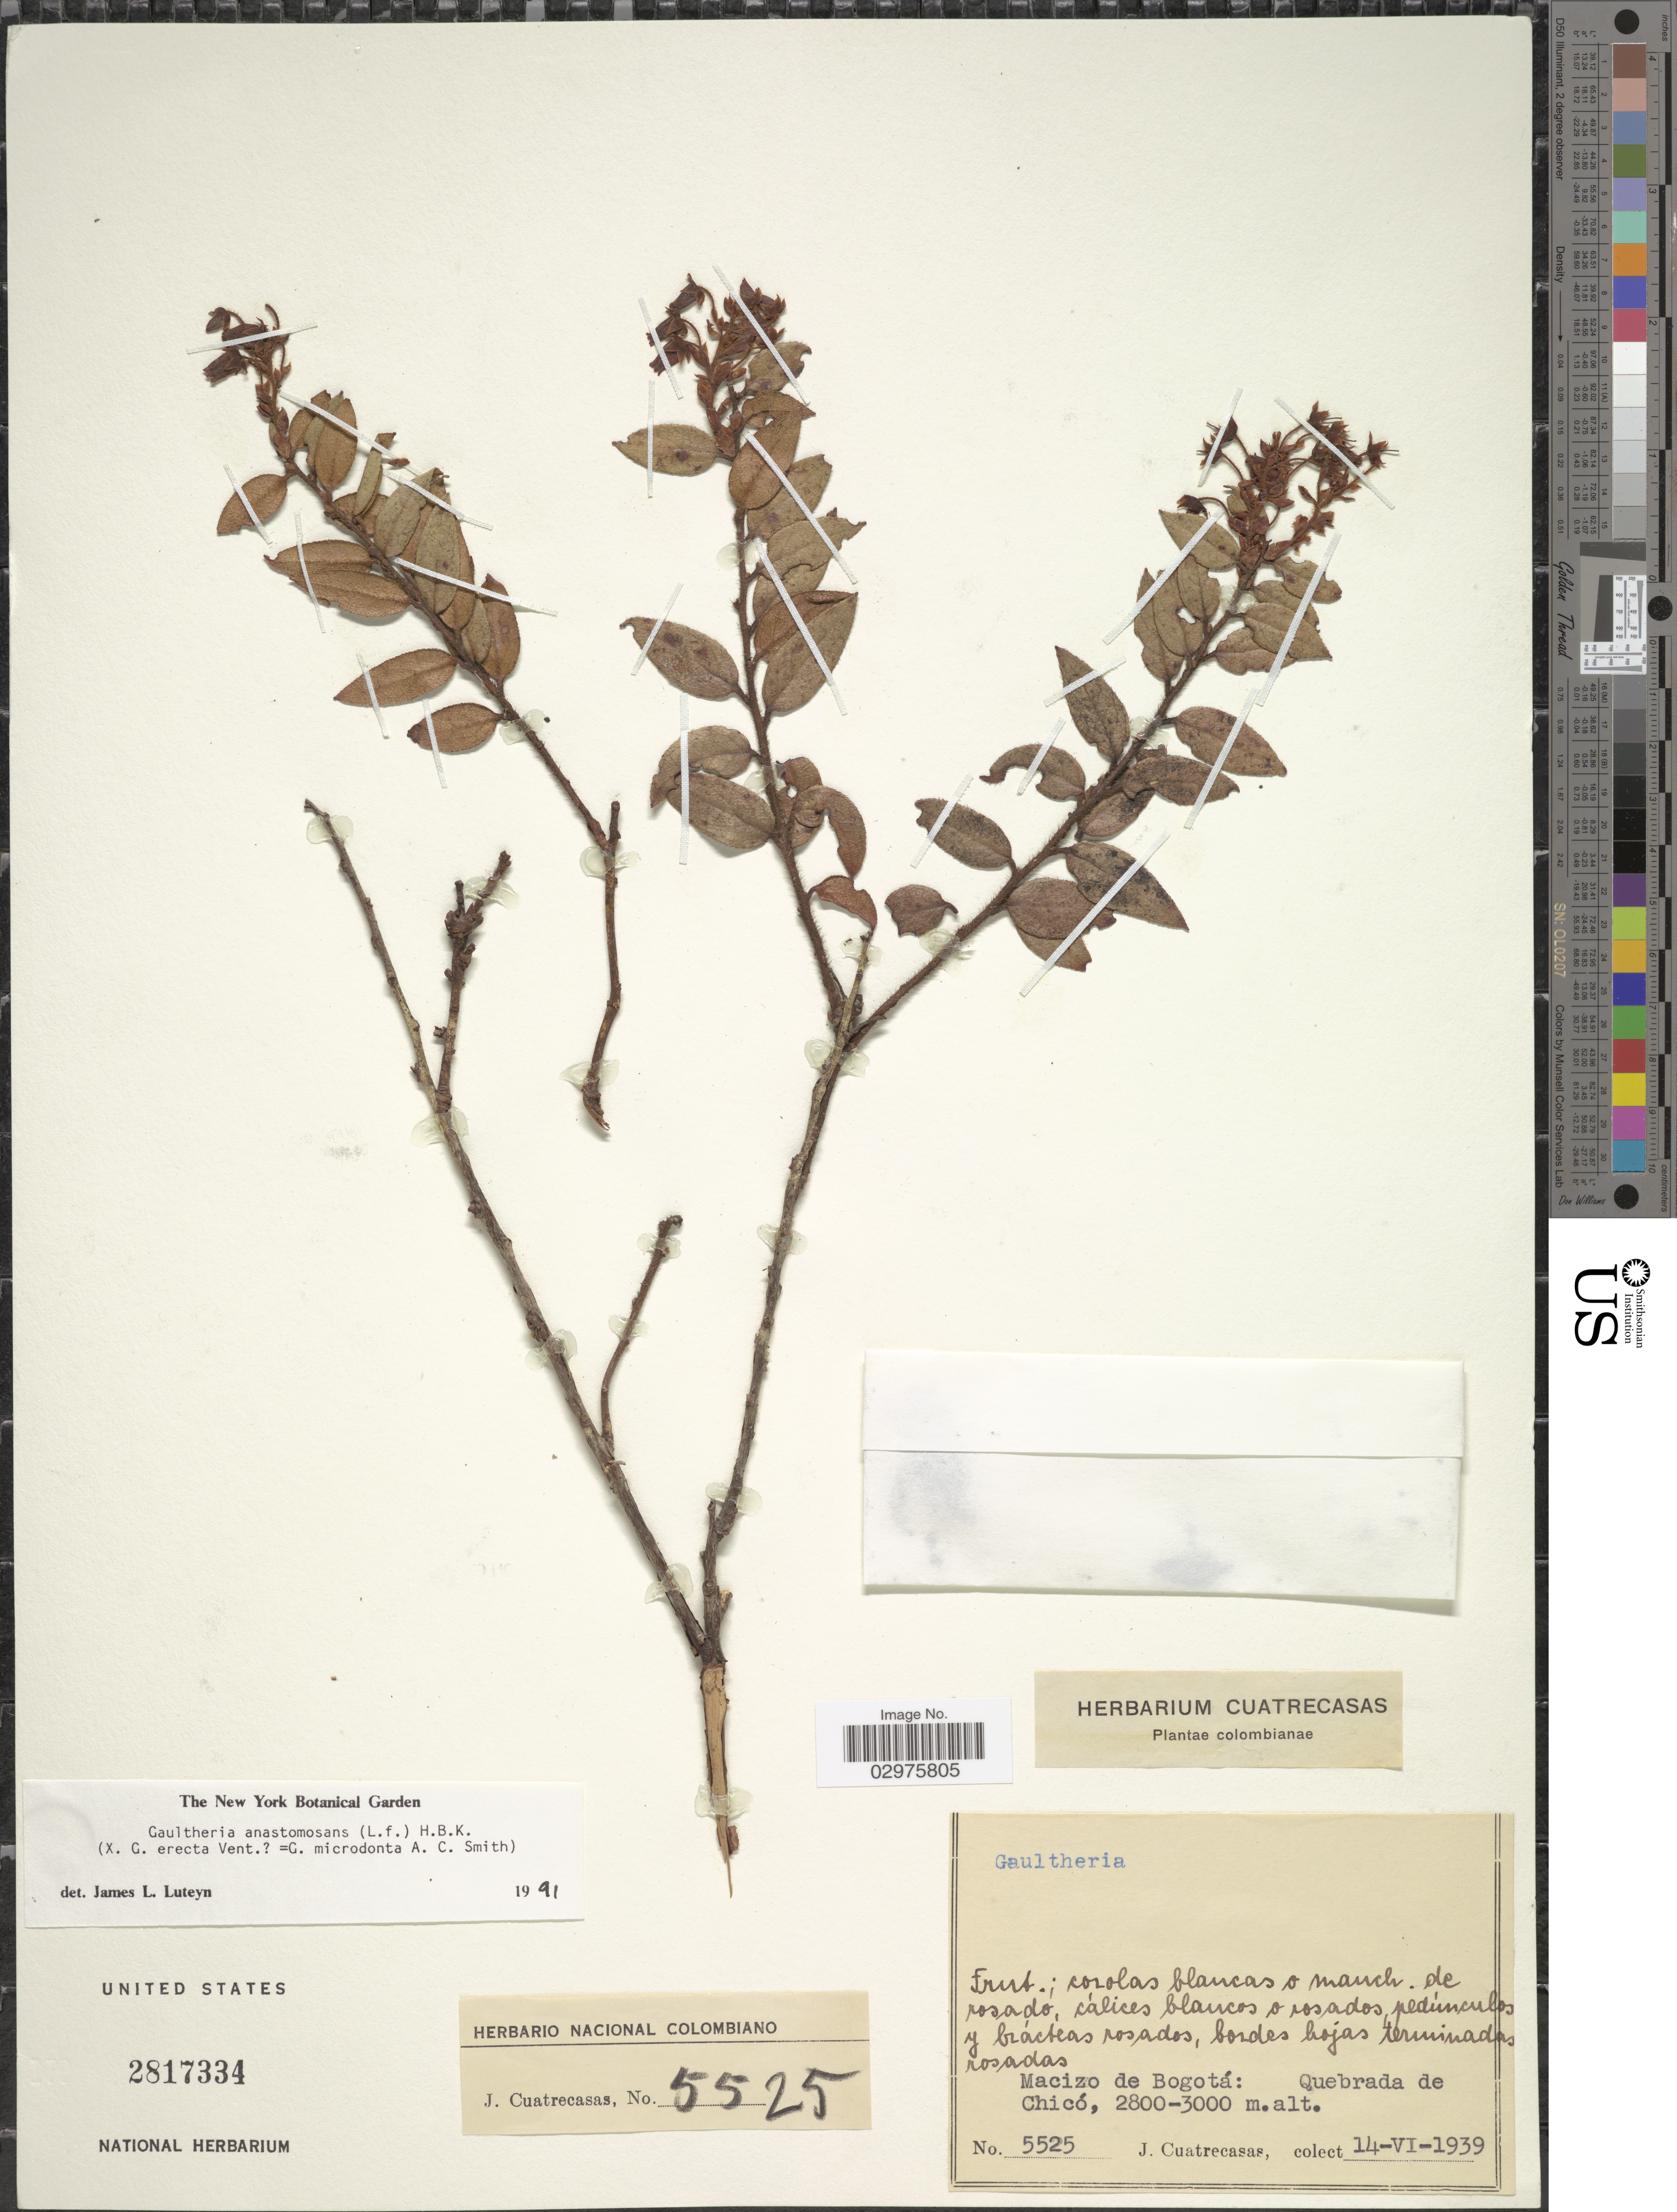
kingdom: Plantae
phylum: Tracheophyta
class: Magnoliopsida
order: Ericales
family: Ericaceae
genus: Gaultheria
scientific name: Gaultheria anastomosans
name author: (L. f.) Kunth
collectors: J. Cuatrecasas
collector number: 5525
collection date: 1939-06-14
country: Colombia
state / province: Bogota D.C.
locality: Macizo de Bogotá: Quebrada de Chicó.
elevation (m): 2800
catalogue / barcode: US 2817334